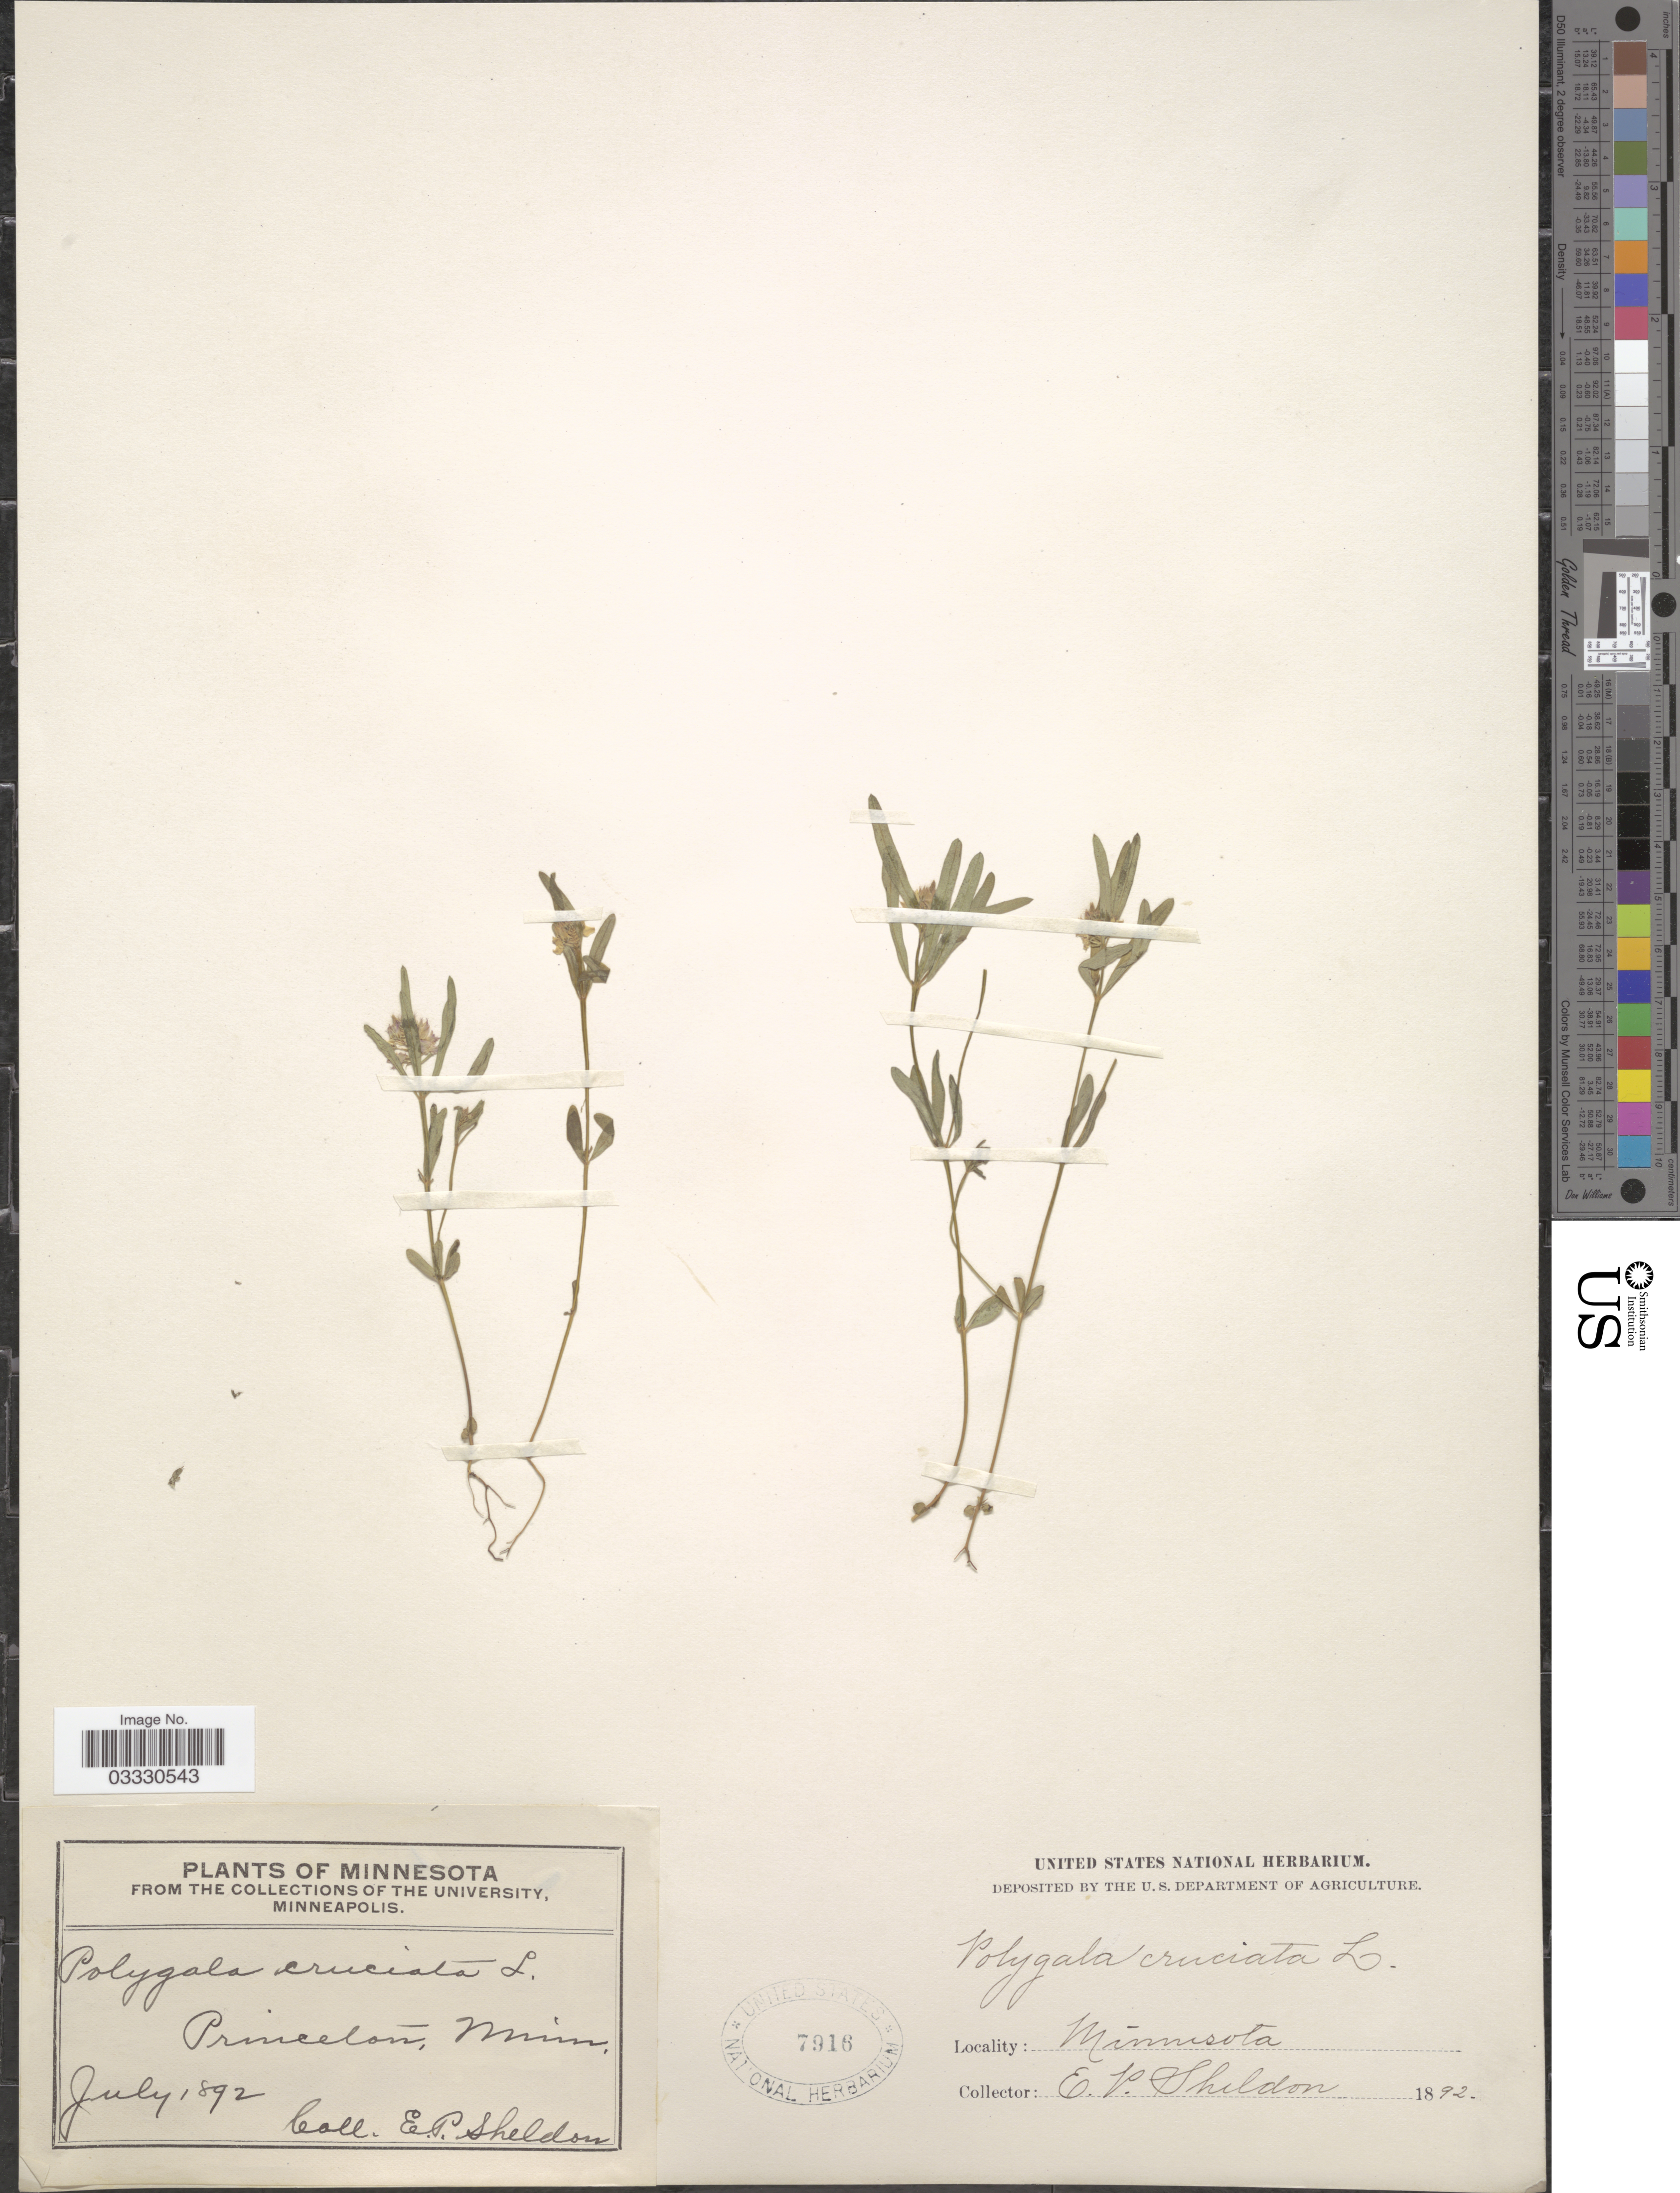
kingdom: Plantae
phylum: Tracheophyta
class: Magnoliopsida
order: Fabales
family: Polygalaceae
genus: Polygala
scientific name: Polygala cruciata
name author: L.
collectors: E. P. Sheldon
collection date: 1892-07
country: United States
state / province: Minnesota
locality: Princeton.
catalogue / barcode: US 7916